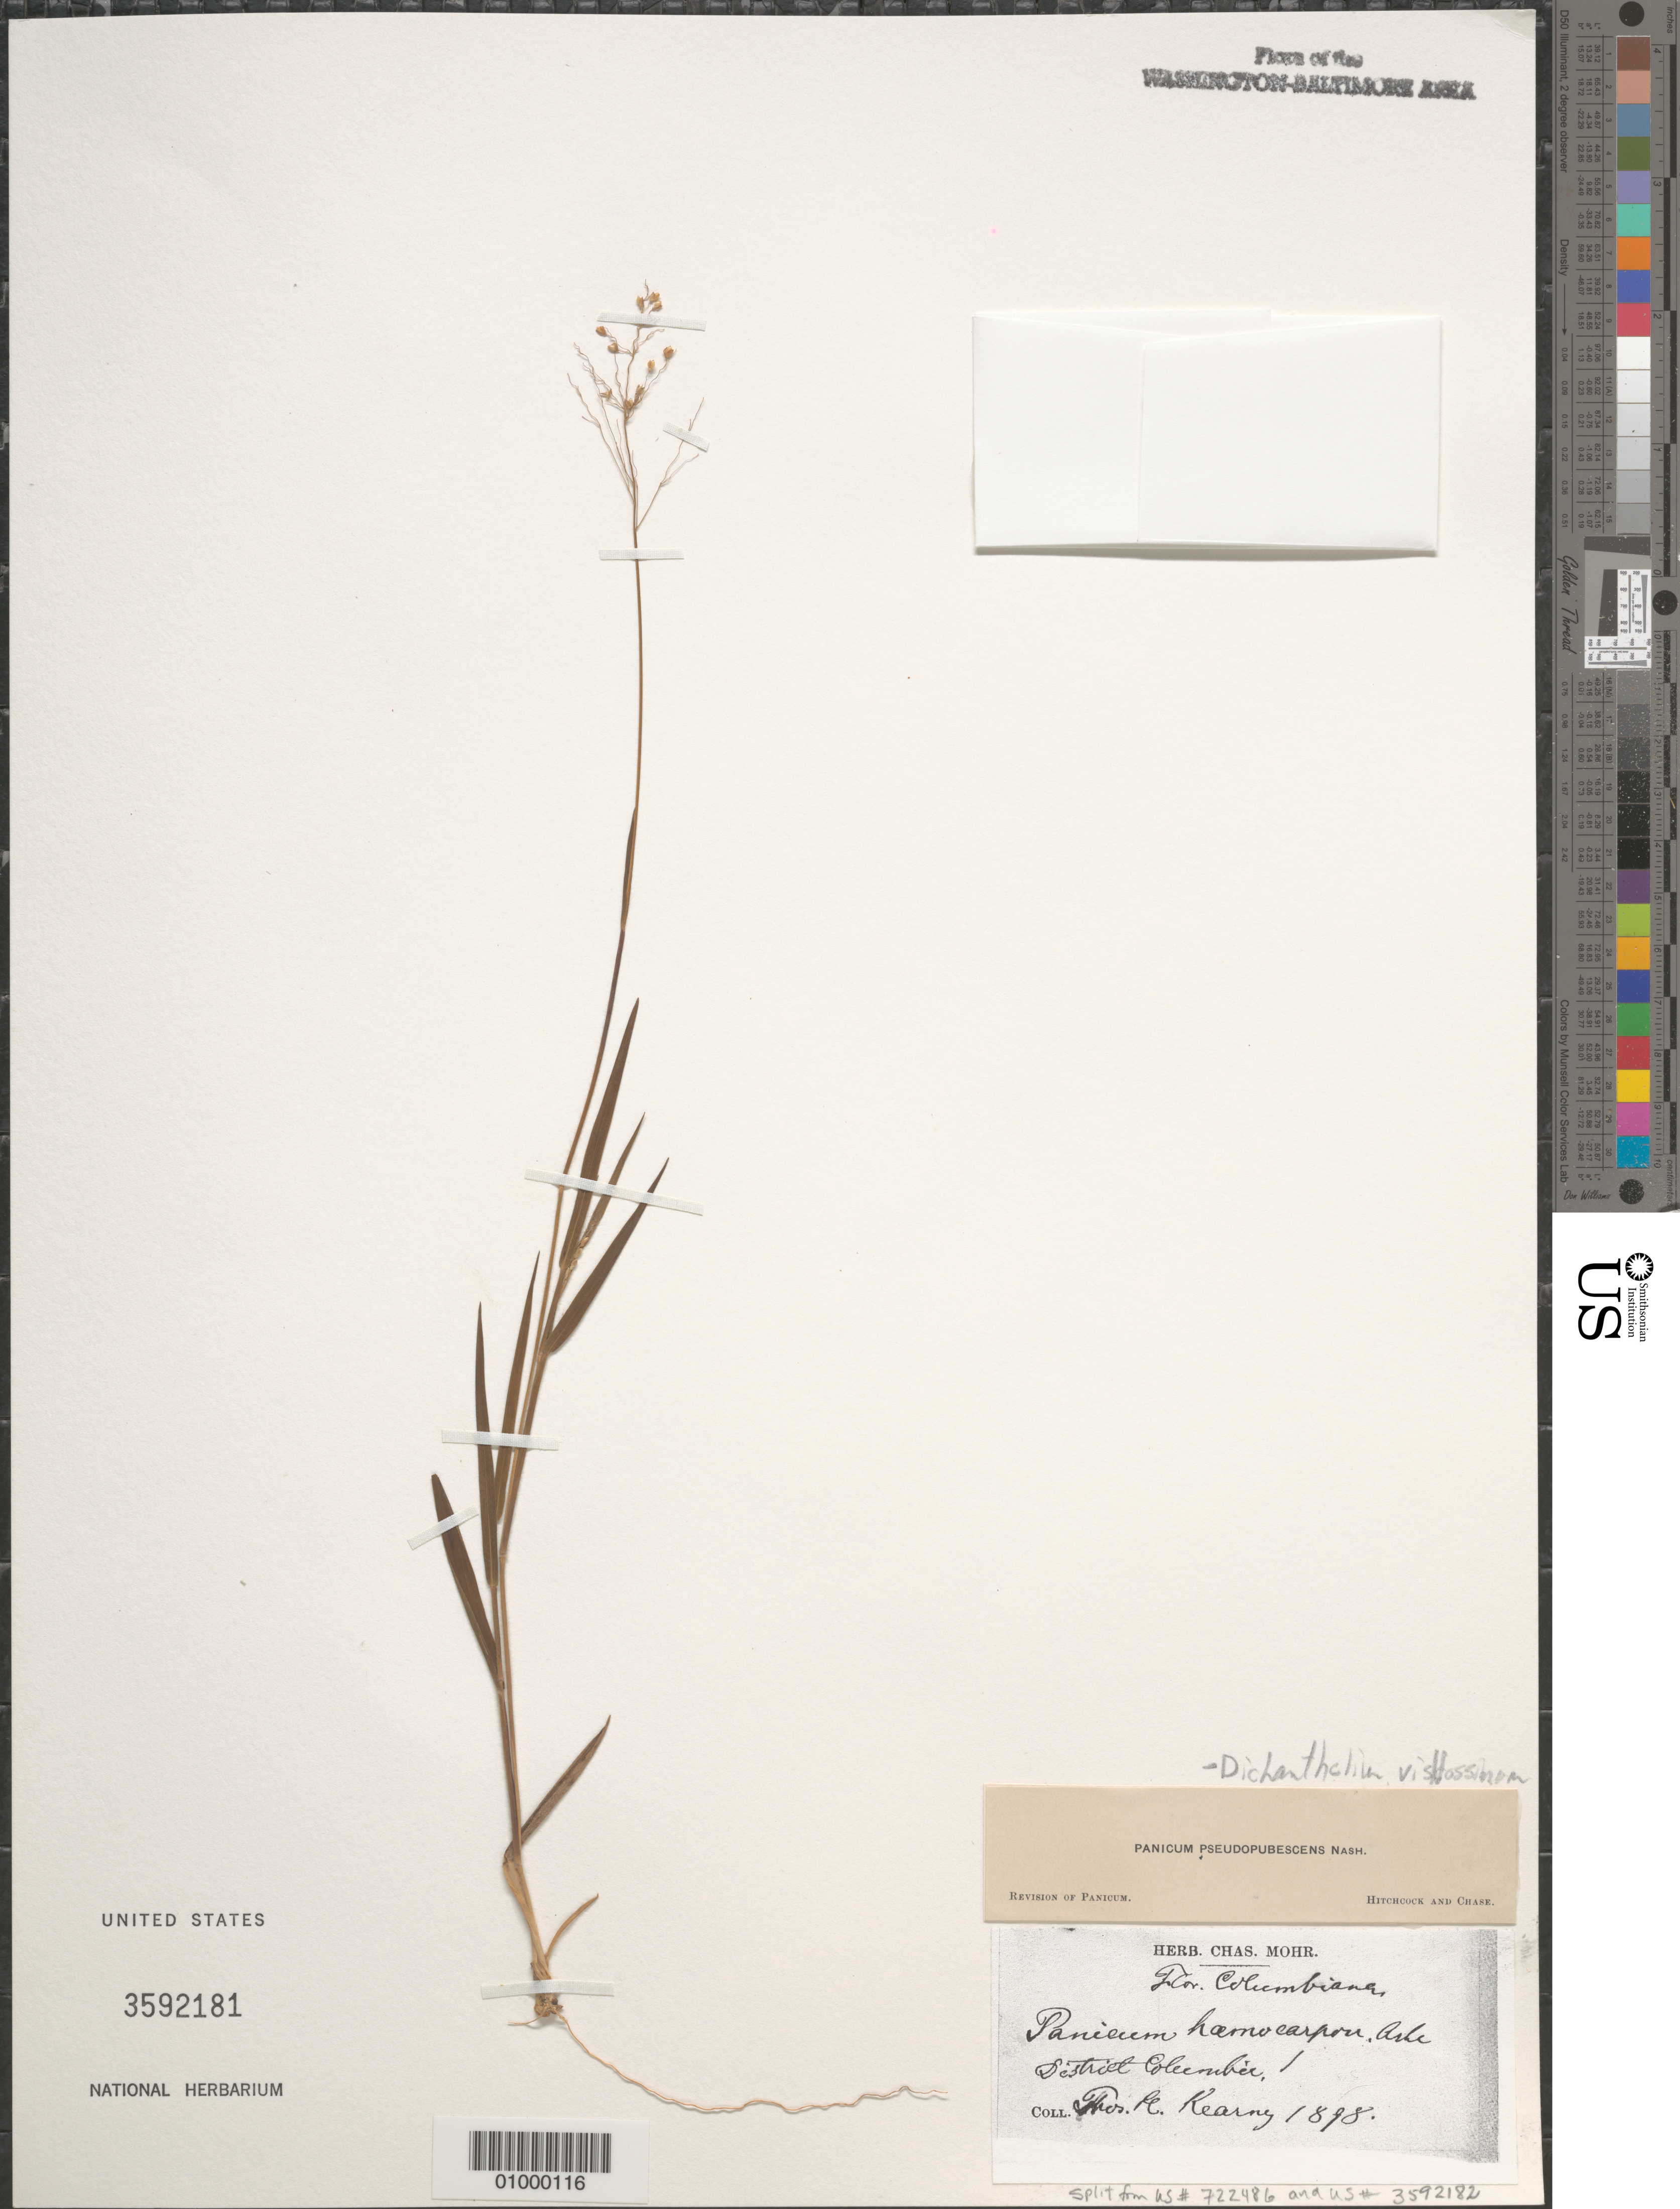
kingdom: Plantae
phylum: Tracheophyta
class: Liliopsida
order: Poales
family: Poaceae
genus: Dichanthelium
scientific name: Dichanthelium ovale subsp. villosissimum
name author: (Nash) Freckmann & Lelong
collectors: T. H. Kearney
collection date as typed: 1898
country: United States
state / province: District of Columbia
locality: Washington DC Area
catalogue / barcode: US 3592181